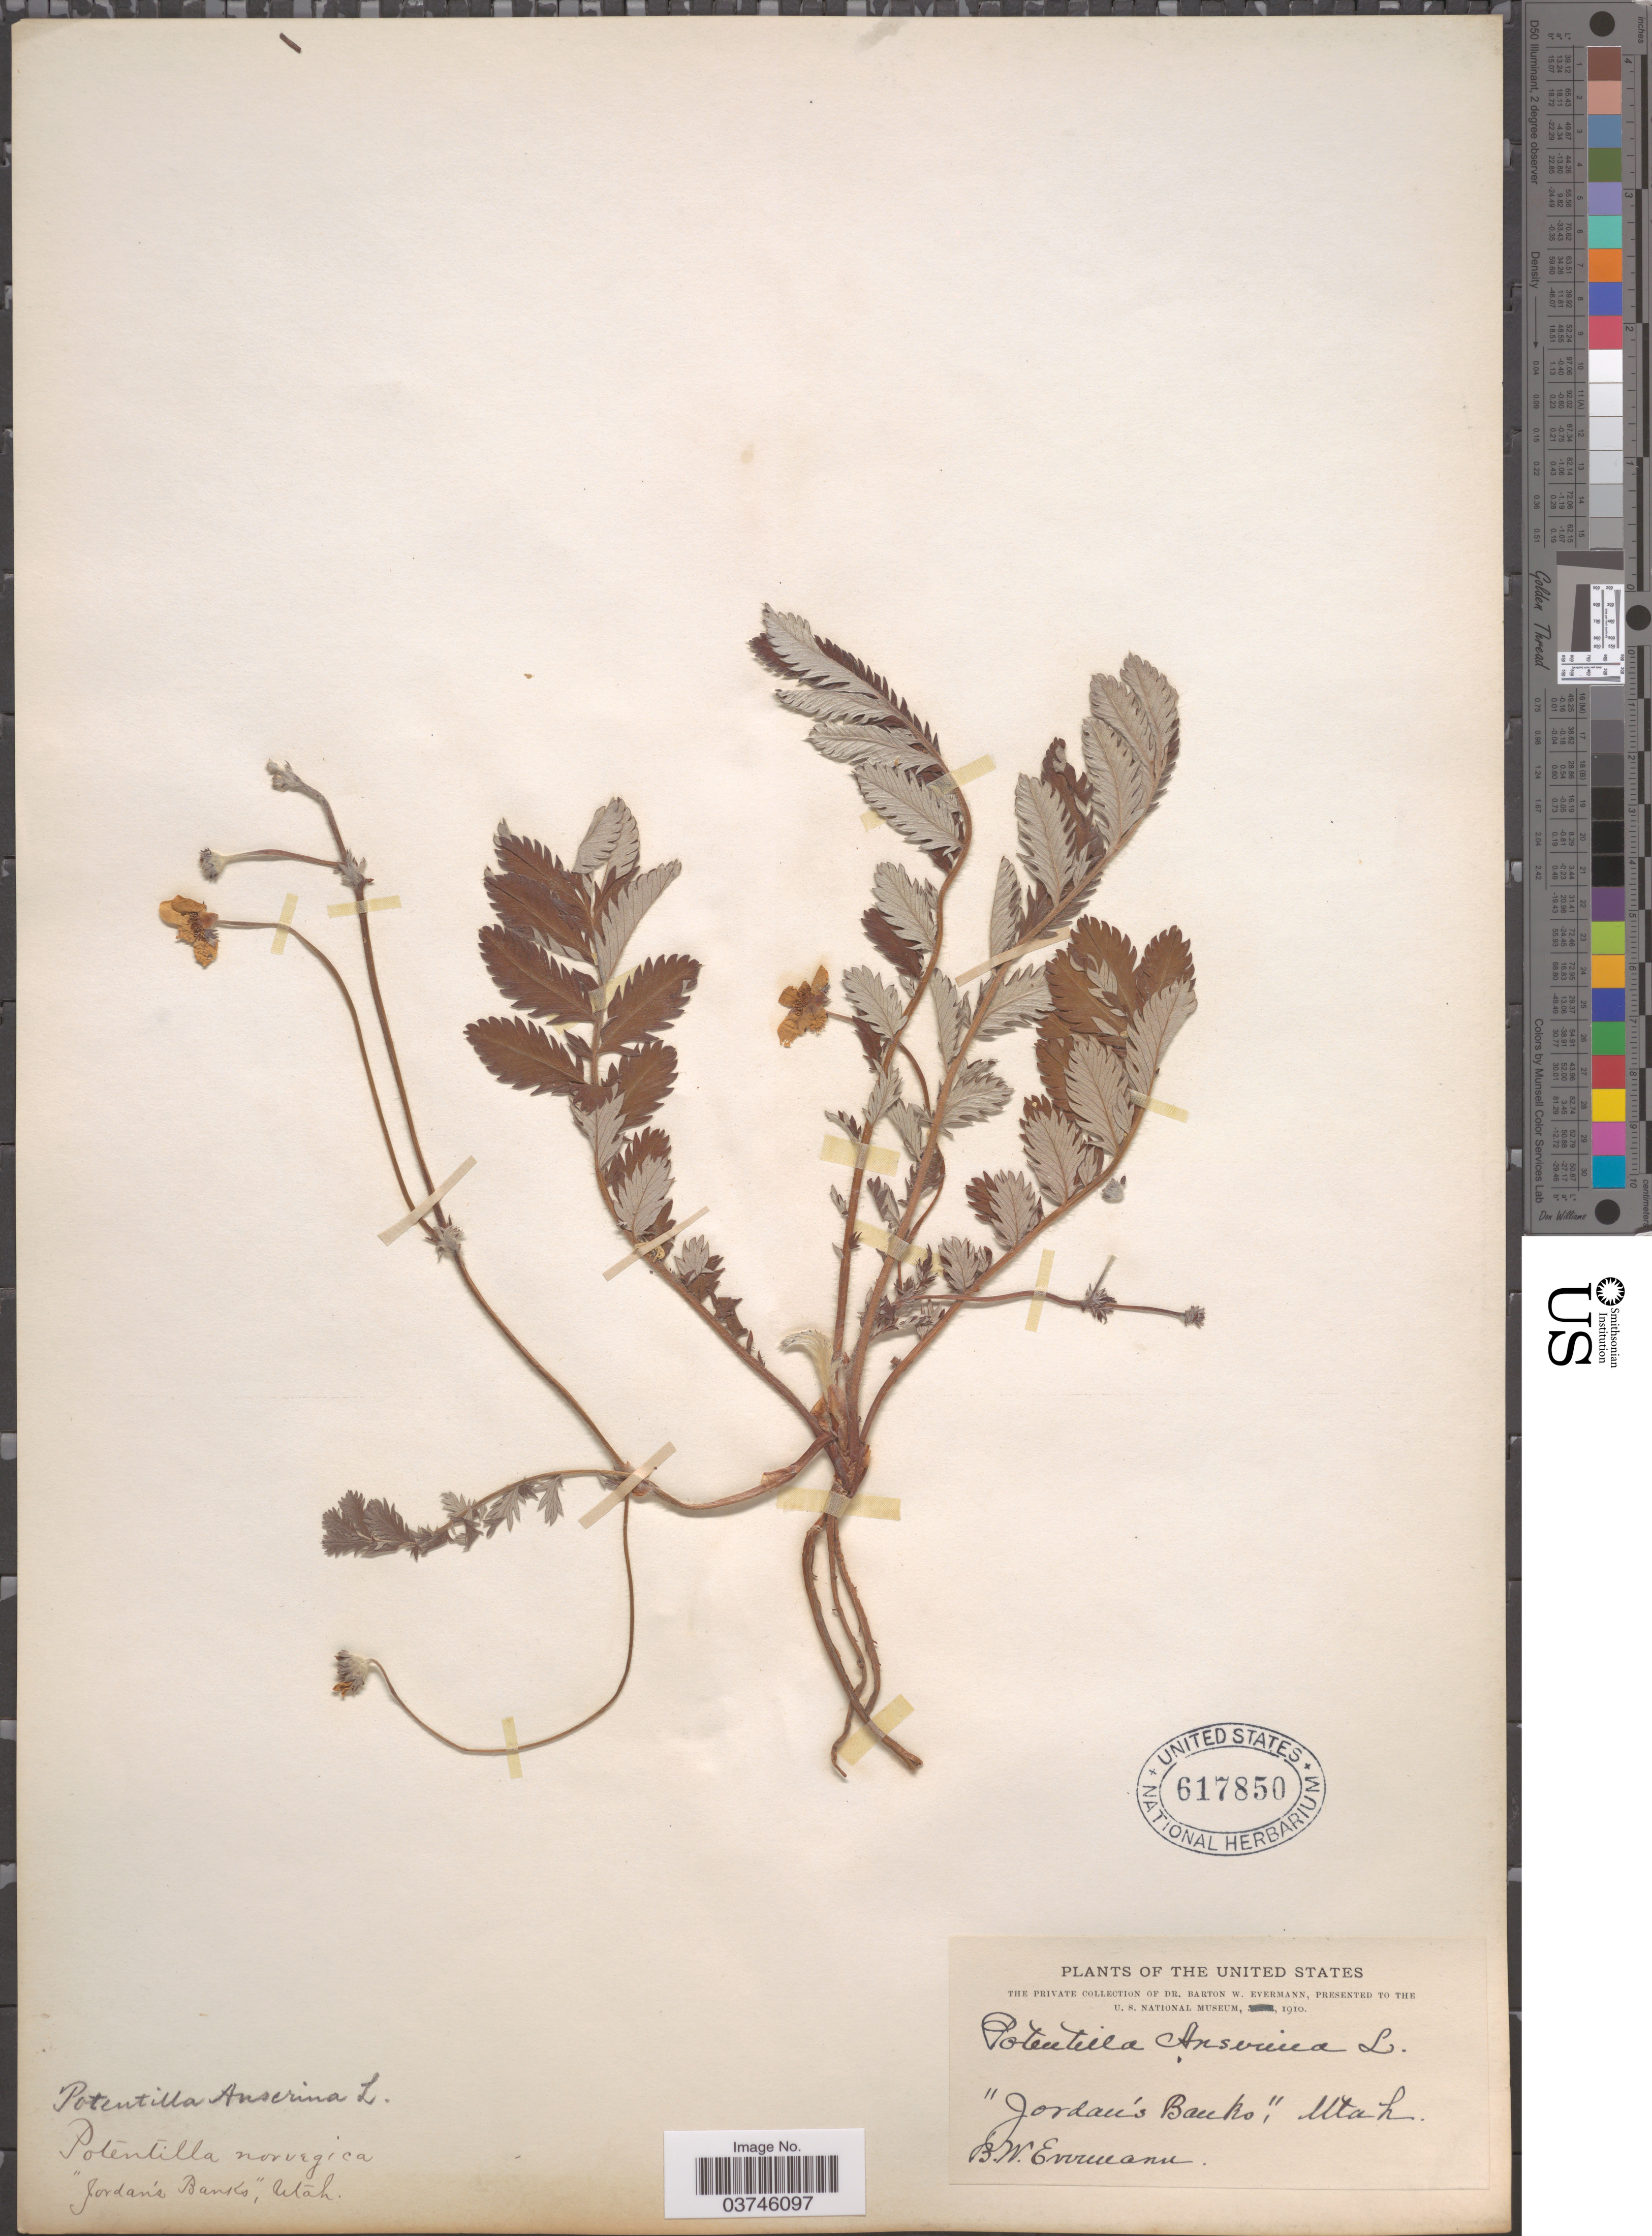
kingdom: Plantae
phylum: Tracheophyta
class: Magnoliopsida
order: Rosales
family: Rosaceae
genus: Argentina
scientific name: Argentina anserina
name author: (L.) Rydb.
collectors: B. W. Evermann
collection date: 1910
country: United States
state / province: Utah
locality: Jordan's Banks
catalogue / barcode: US 617850